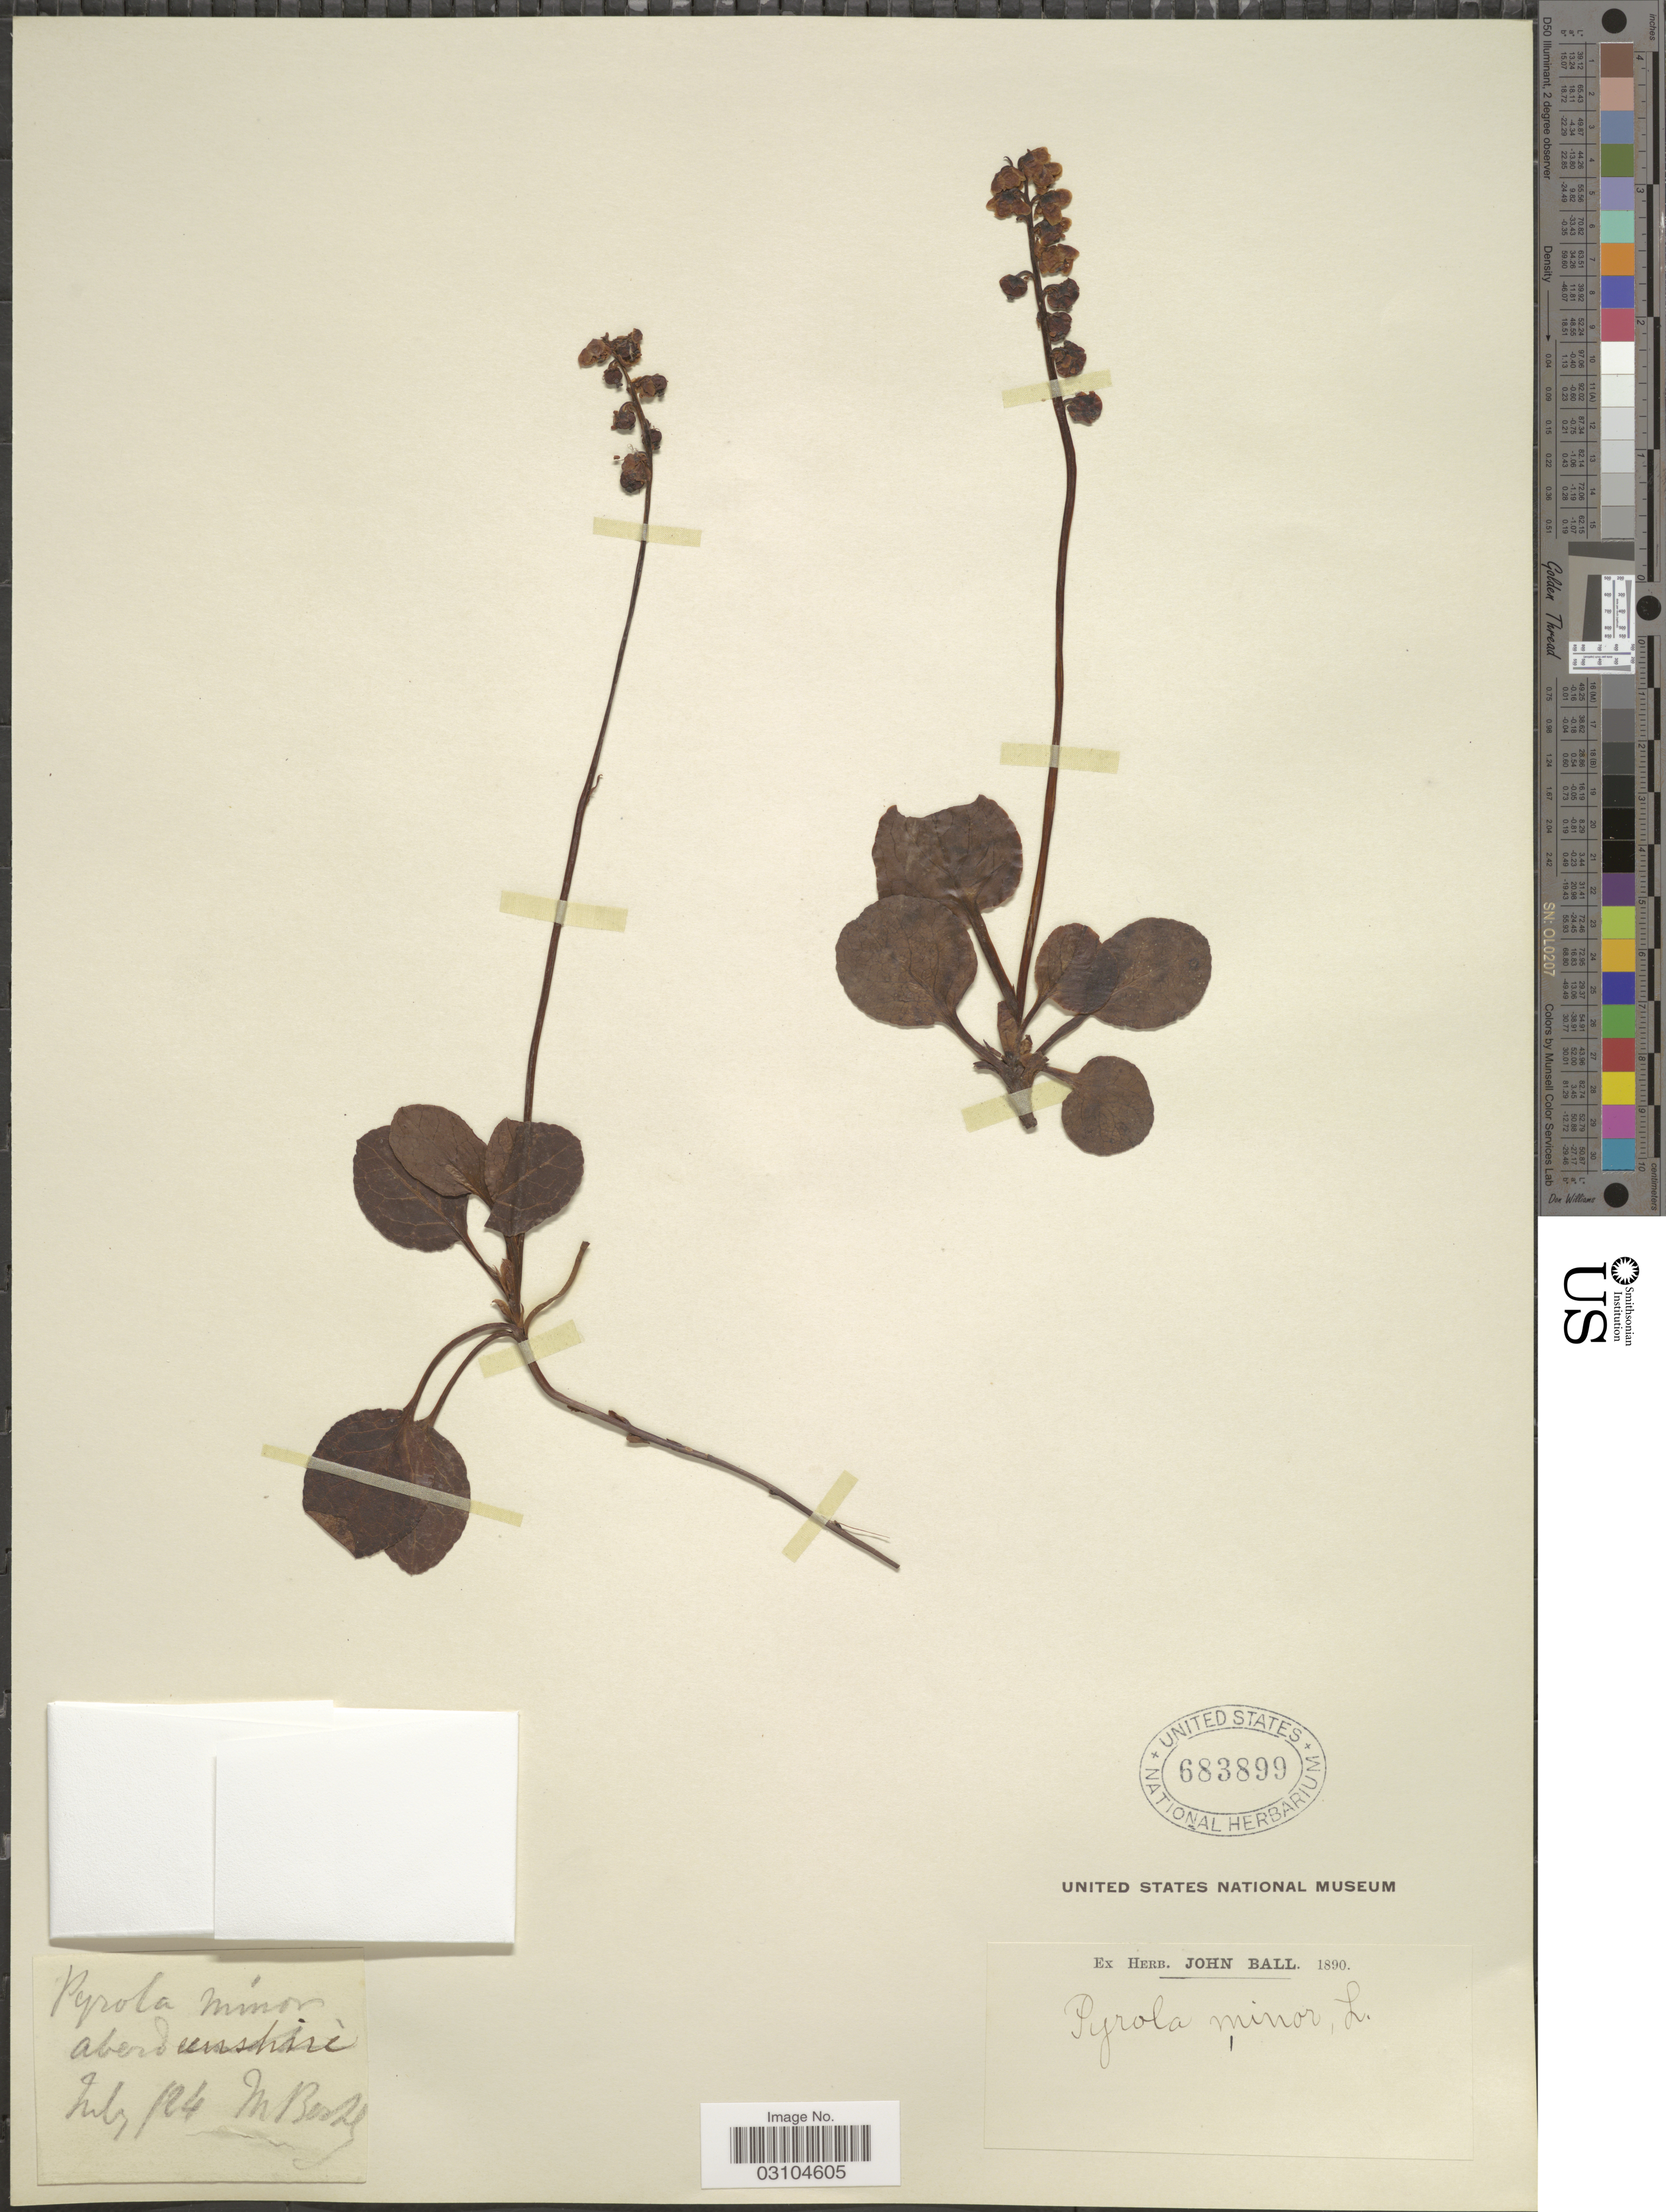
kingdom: Plantae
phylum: Tracheophyta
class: Magnoliopsida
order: Ericales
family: Ericaceae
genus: Pyrola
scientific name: Pyrola minor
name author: L.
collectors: J. Ball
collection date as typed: Transcribed d/m/y: /7/24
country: United Kingdom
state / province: Scotland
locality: Aberdeenshire.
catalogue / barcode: US 683899